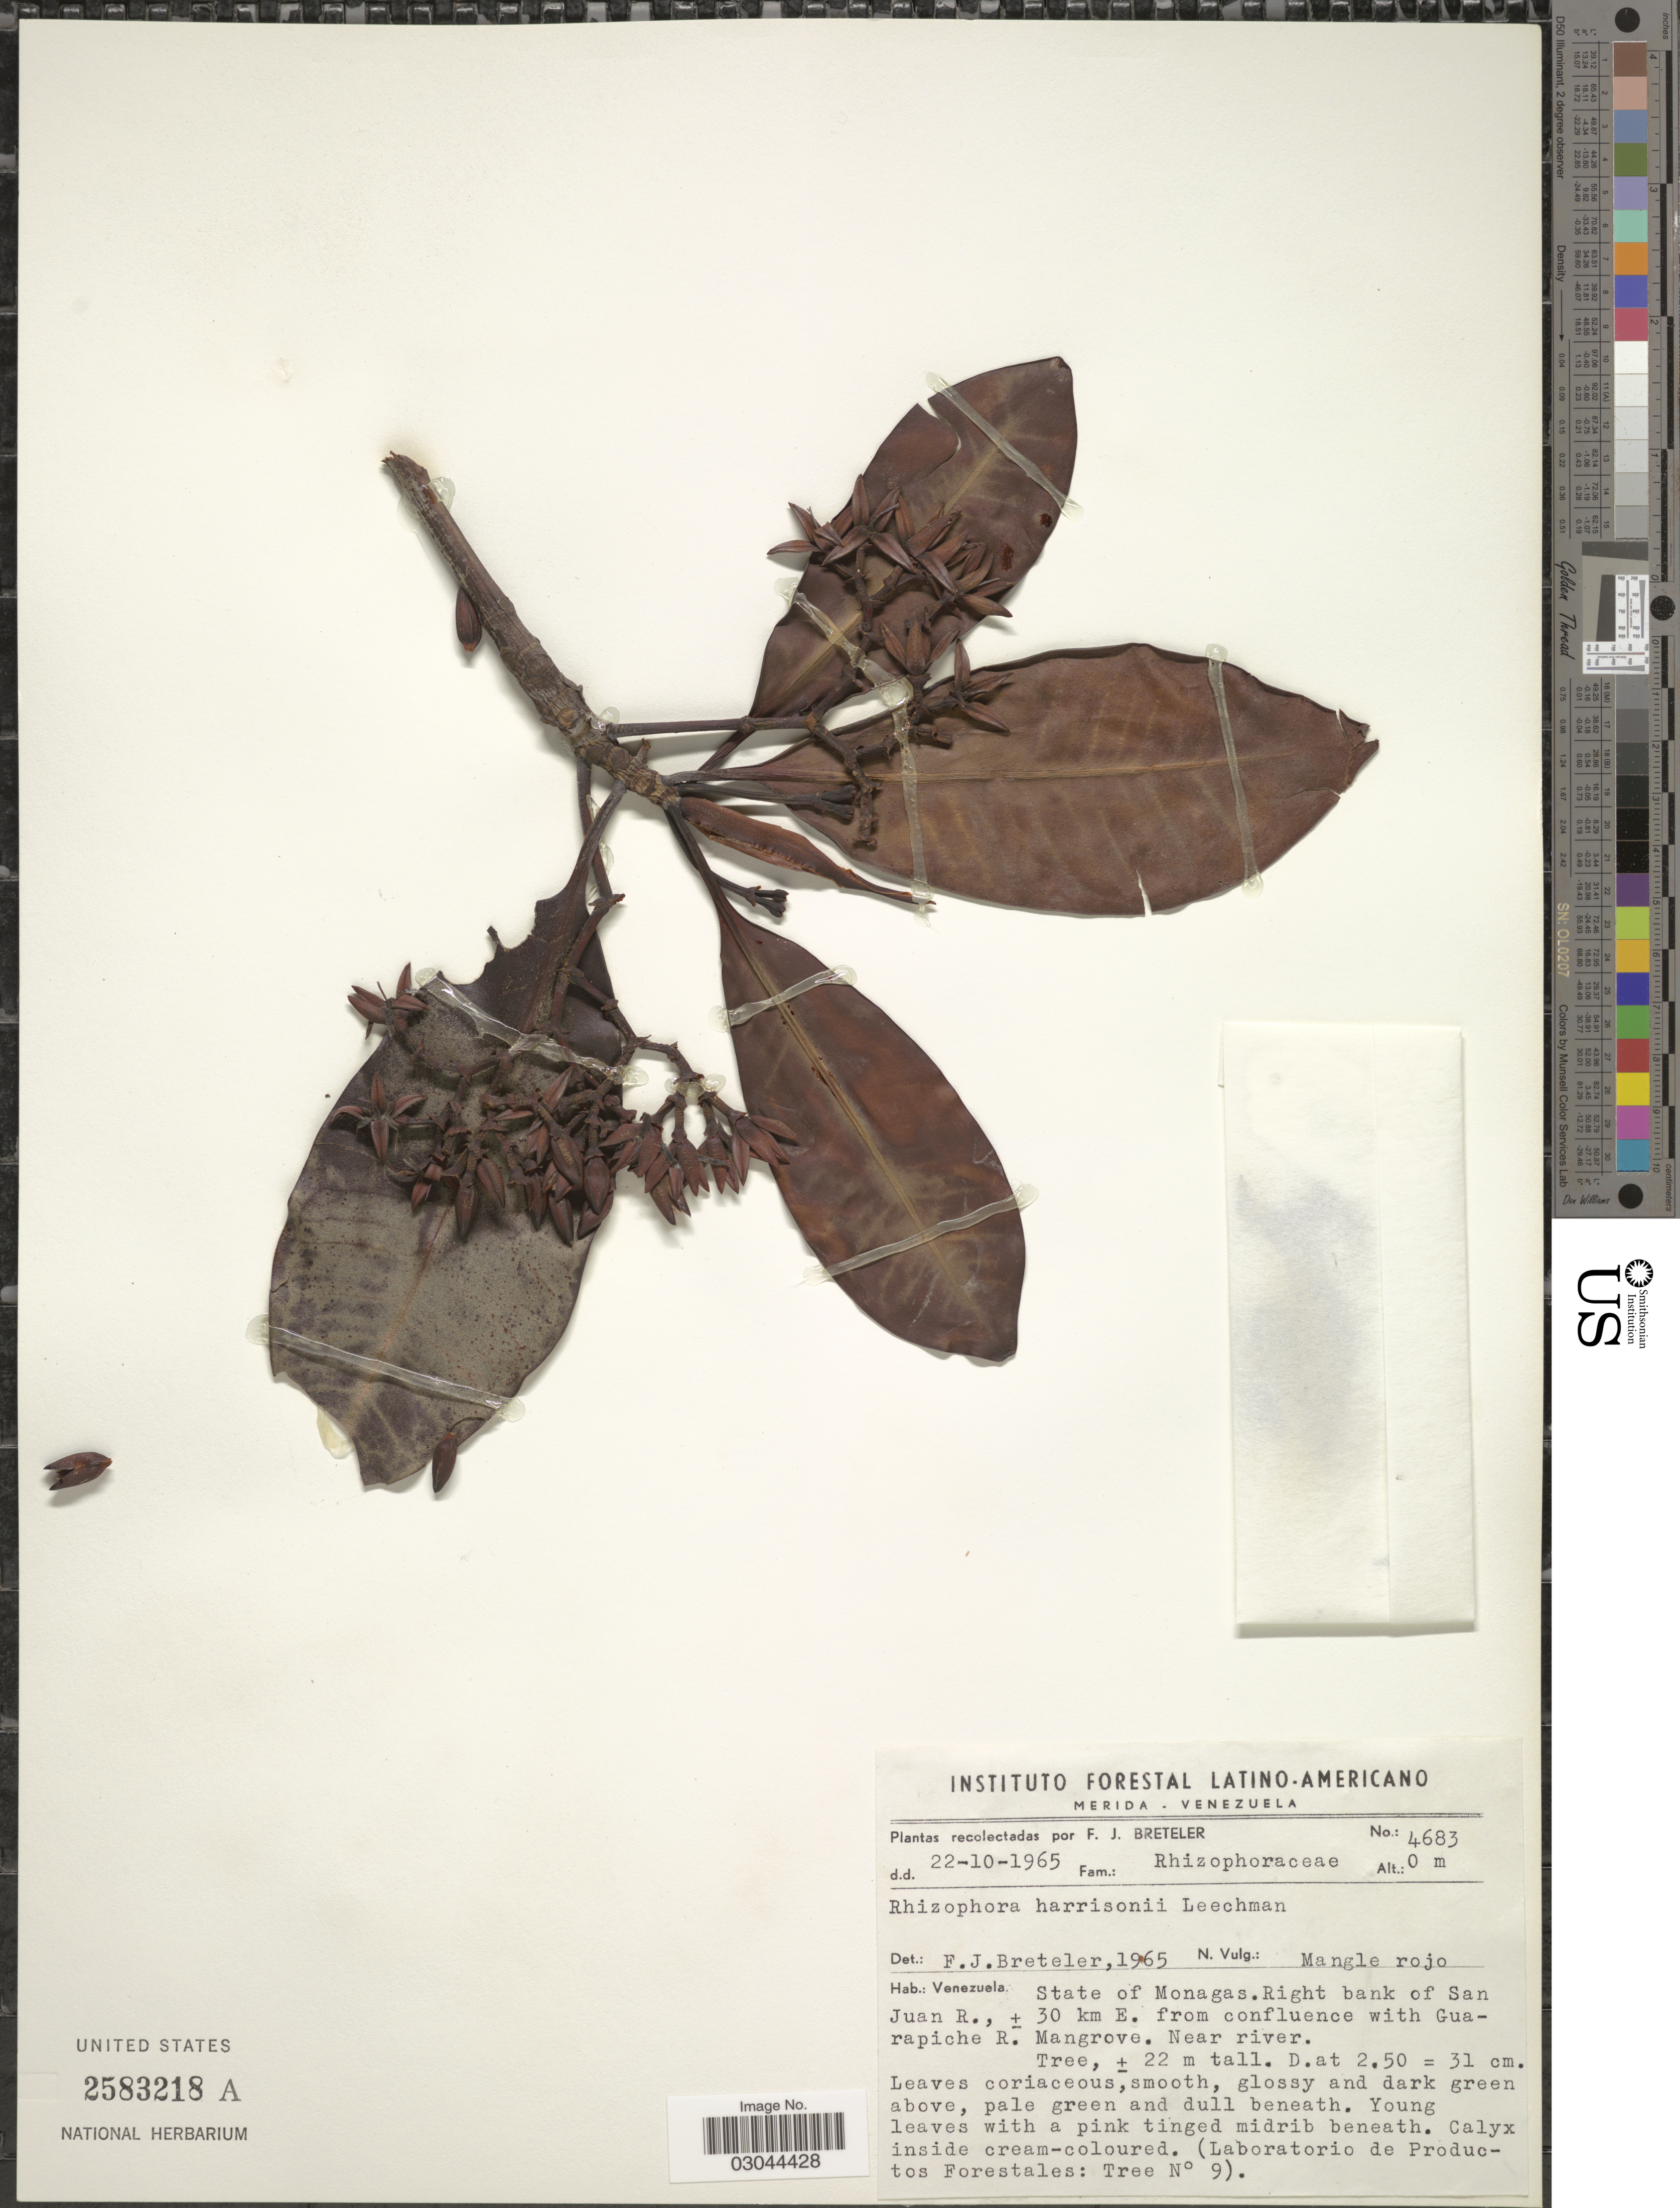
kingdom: Plantae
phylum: Tracheophyta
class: Magnoliopsida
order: Malpighiales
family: Rhizophoraceae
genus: Rhizophora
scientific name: Rhizophora harrisonii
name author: Leechm.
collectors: F. J. Breteler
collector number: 4683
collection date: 1965-10-22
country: Venezuela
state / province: Monagas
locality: Right bank of San Juan R., ± 30 km E. from confluence with Guarapiche R. Mangrove. Near river.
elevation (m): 0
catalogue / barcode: US 2583218A